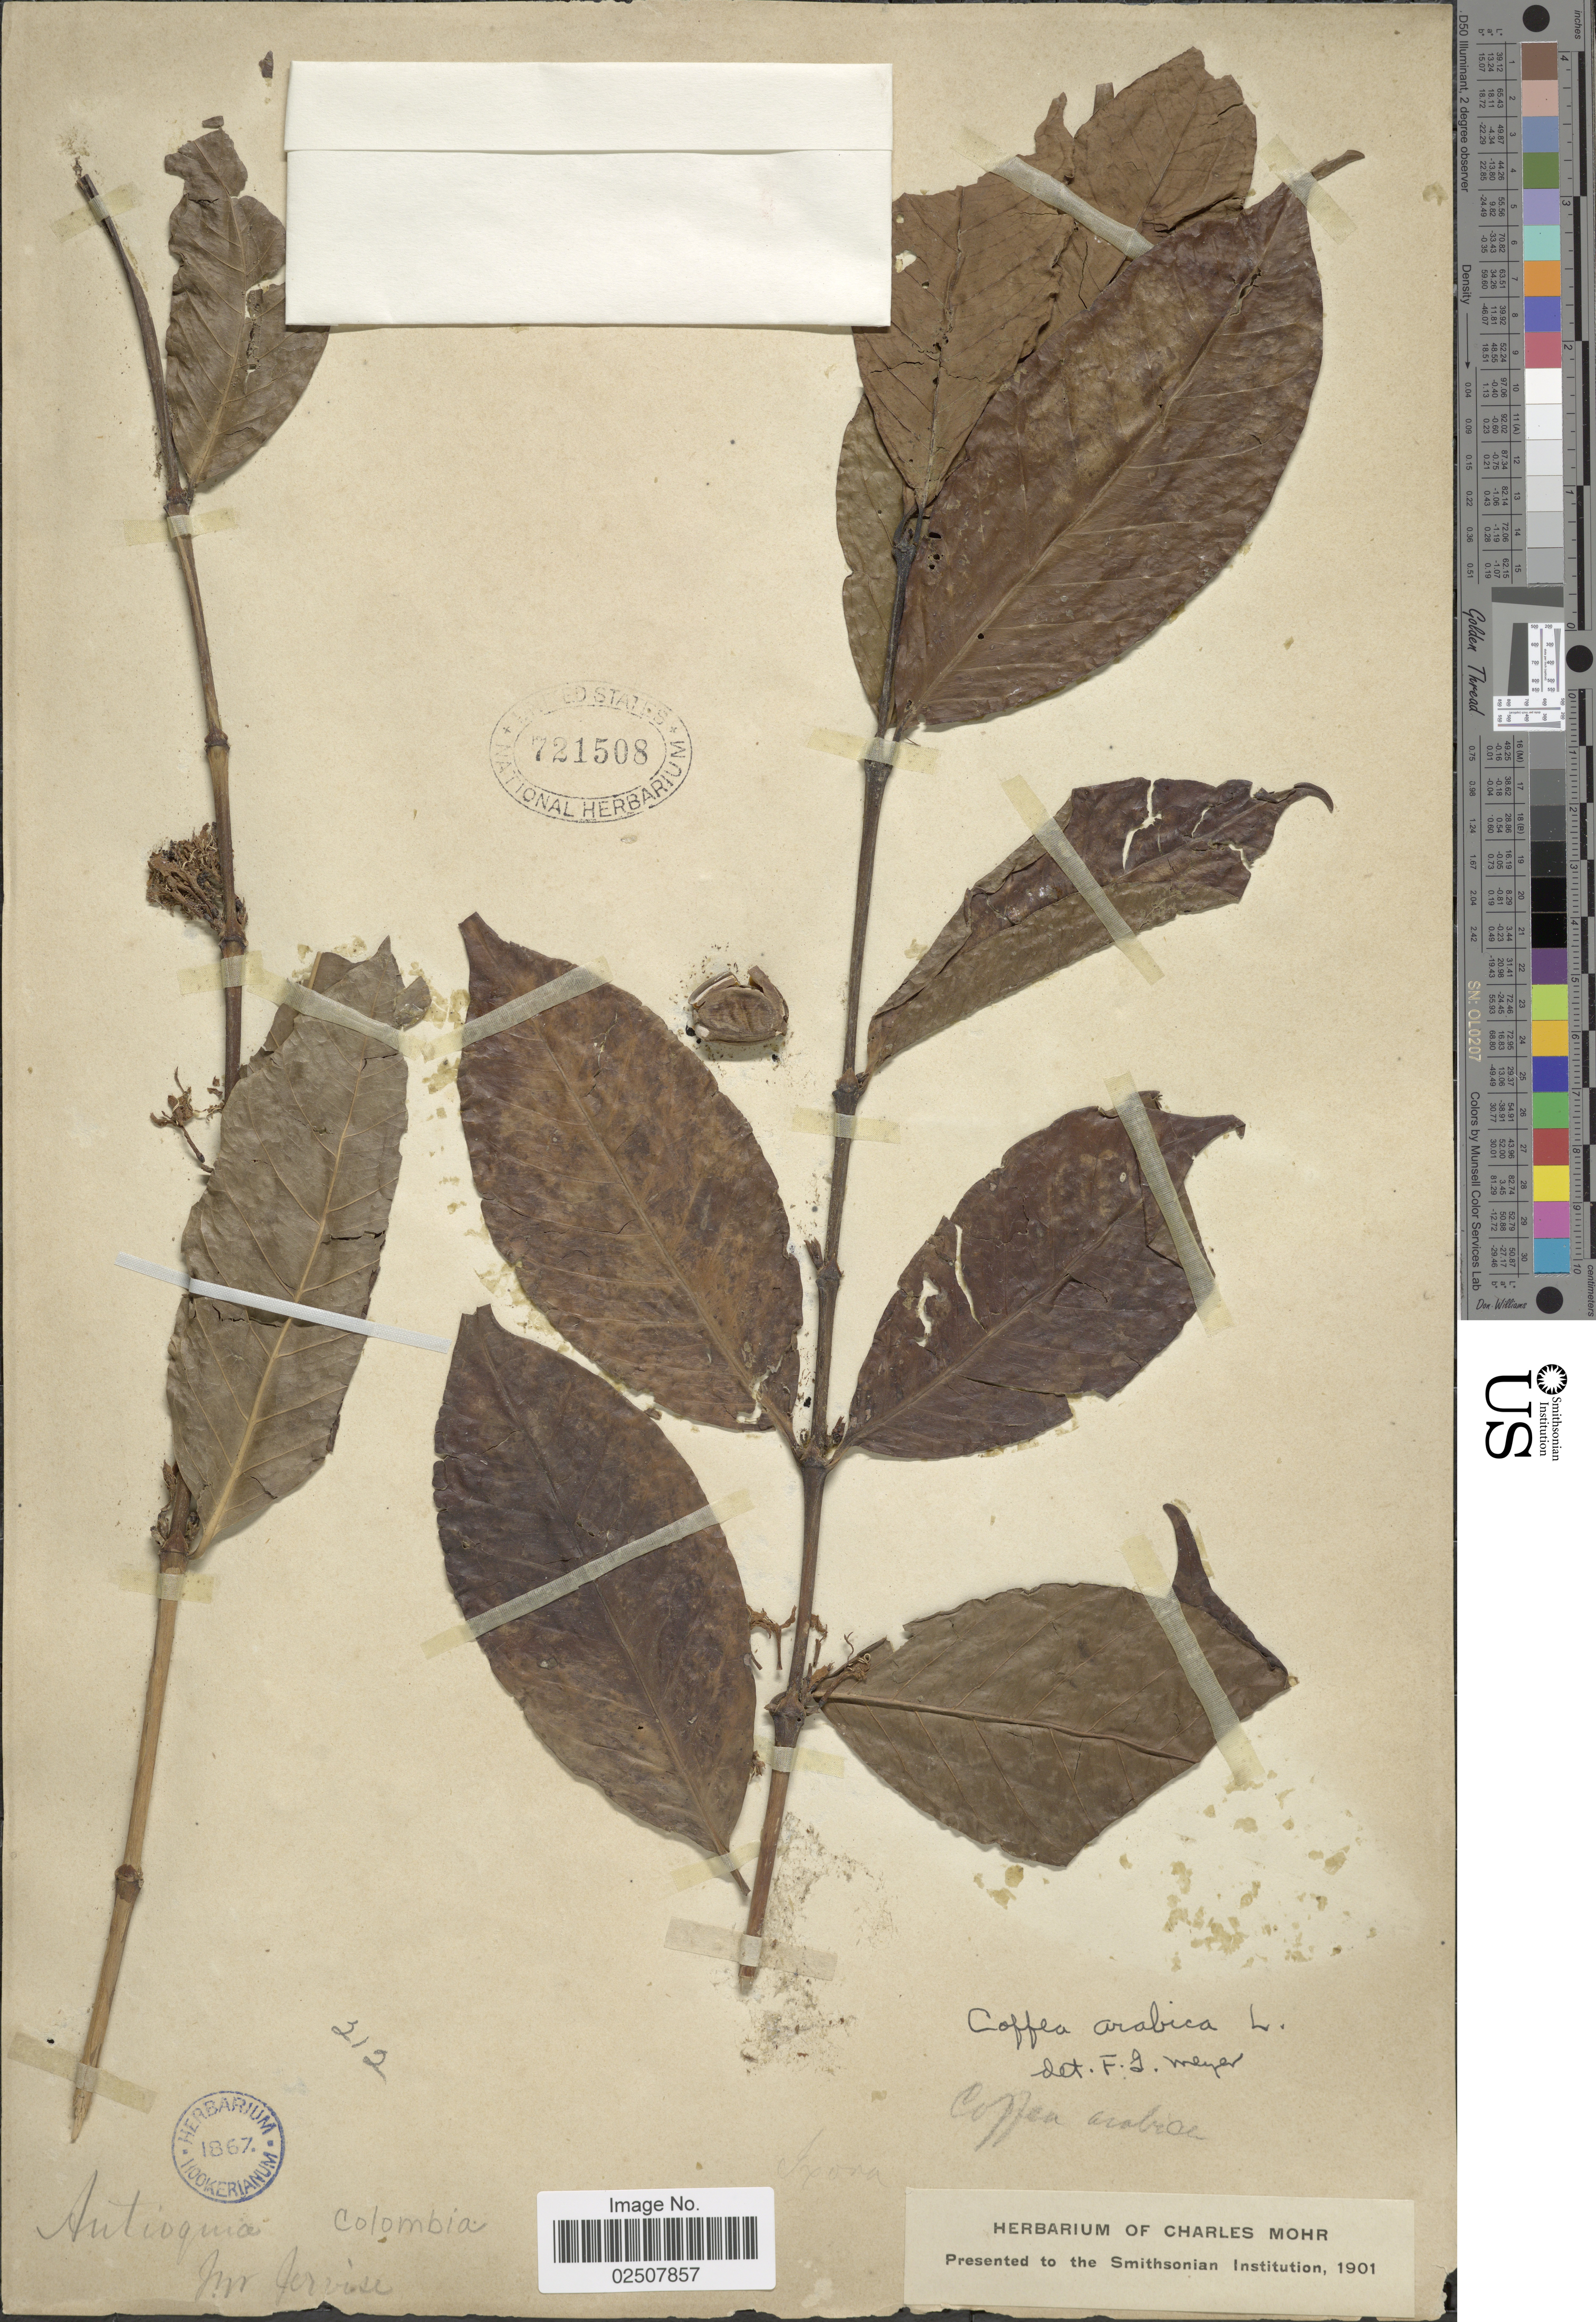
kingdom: Plantae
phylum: Tracheophyta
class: Magnoliopsida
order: Gentianales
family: Rubiaceae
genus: Coffea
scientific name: Coffea arabica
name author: L.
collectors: ex herb. C. Mohr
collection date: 1901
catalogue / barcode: US 721508